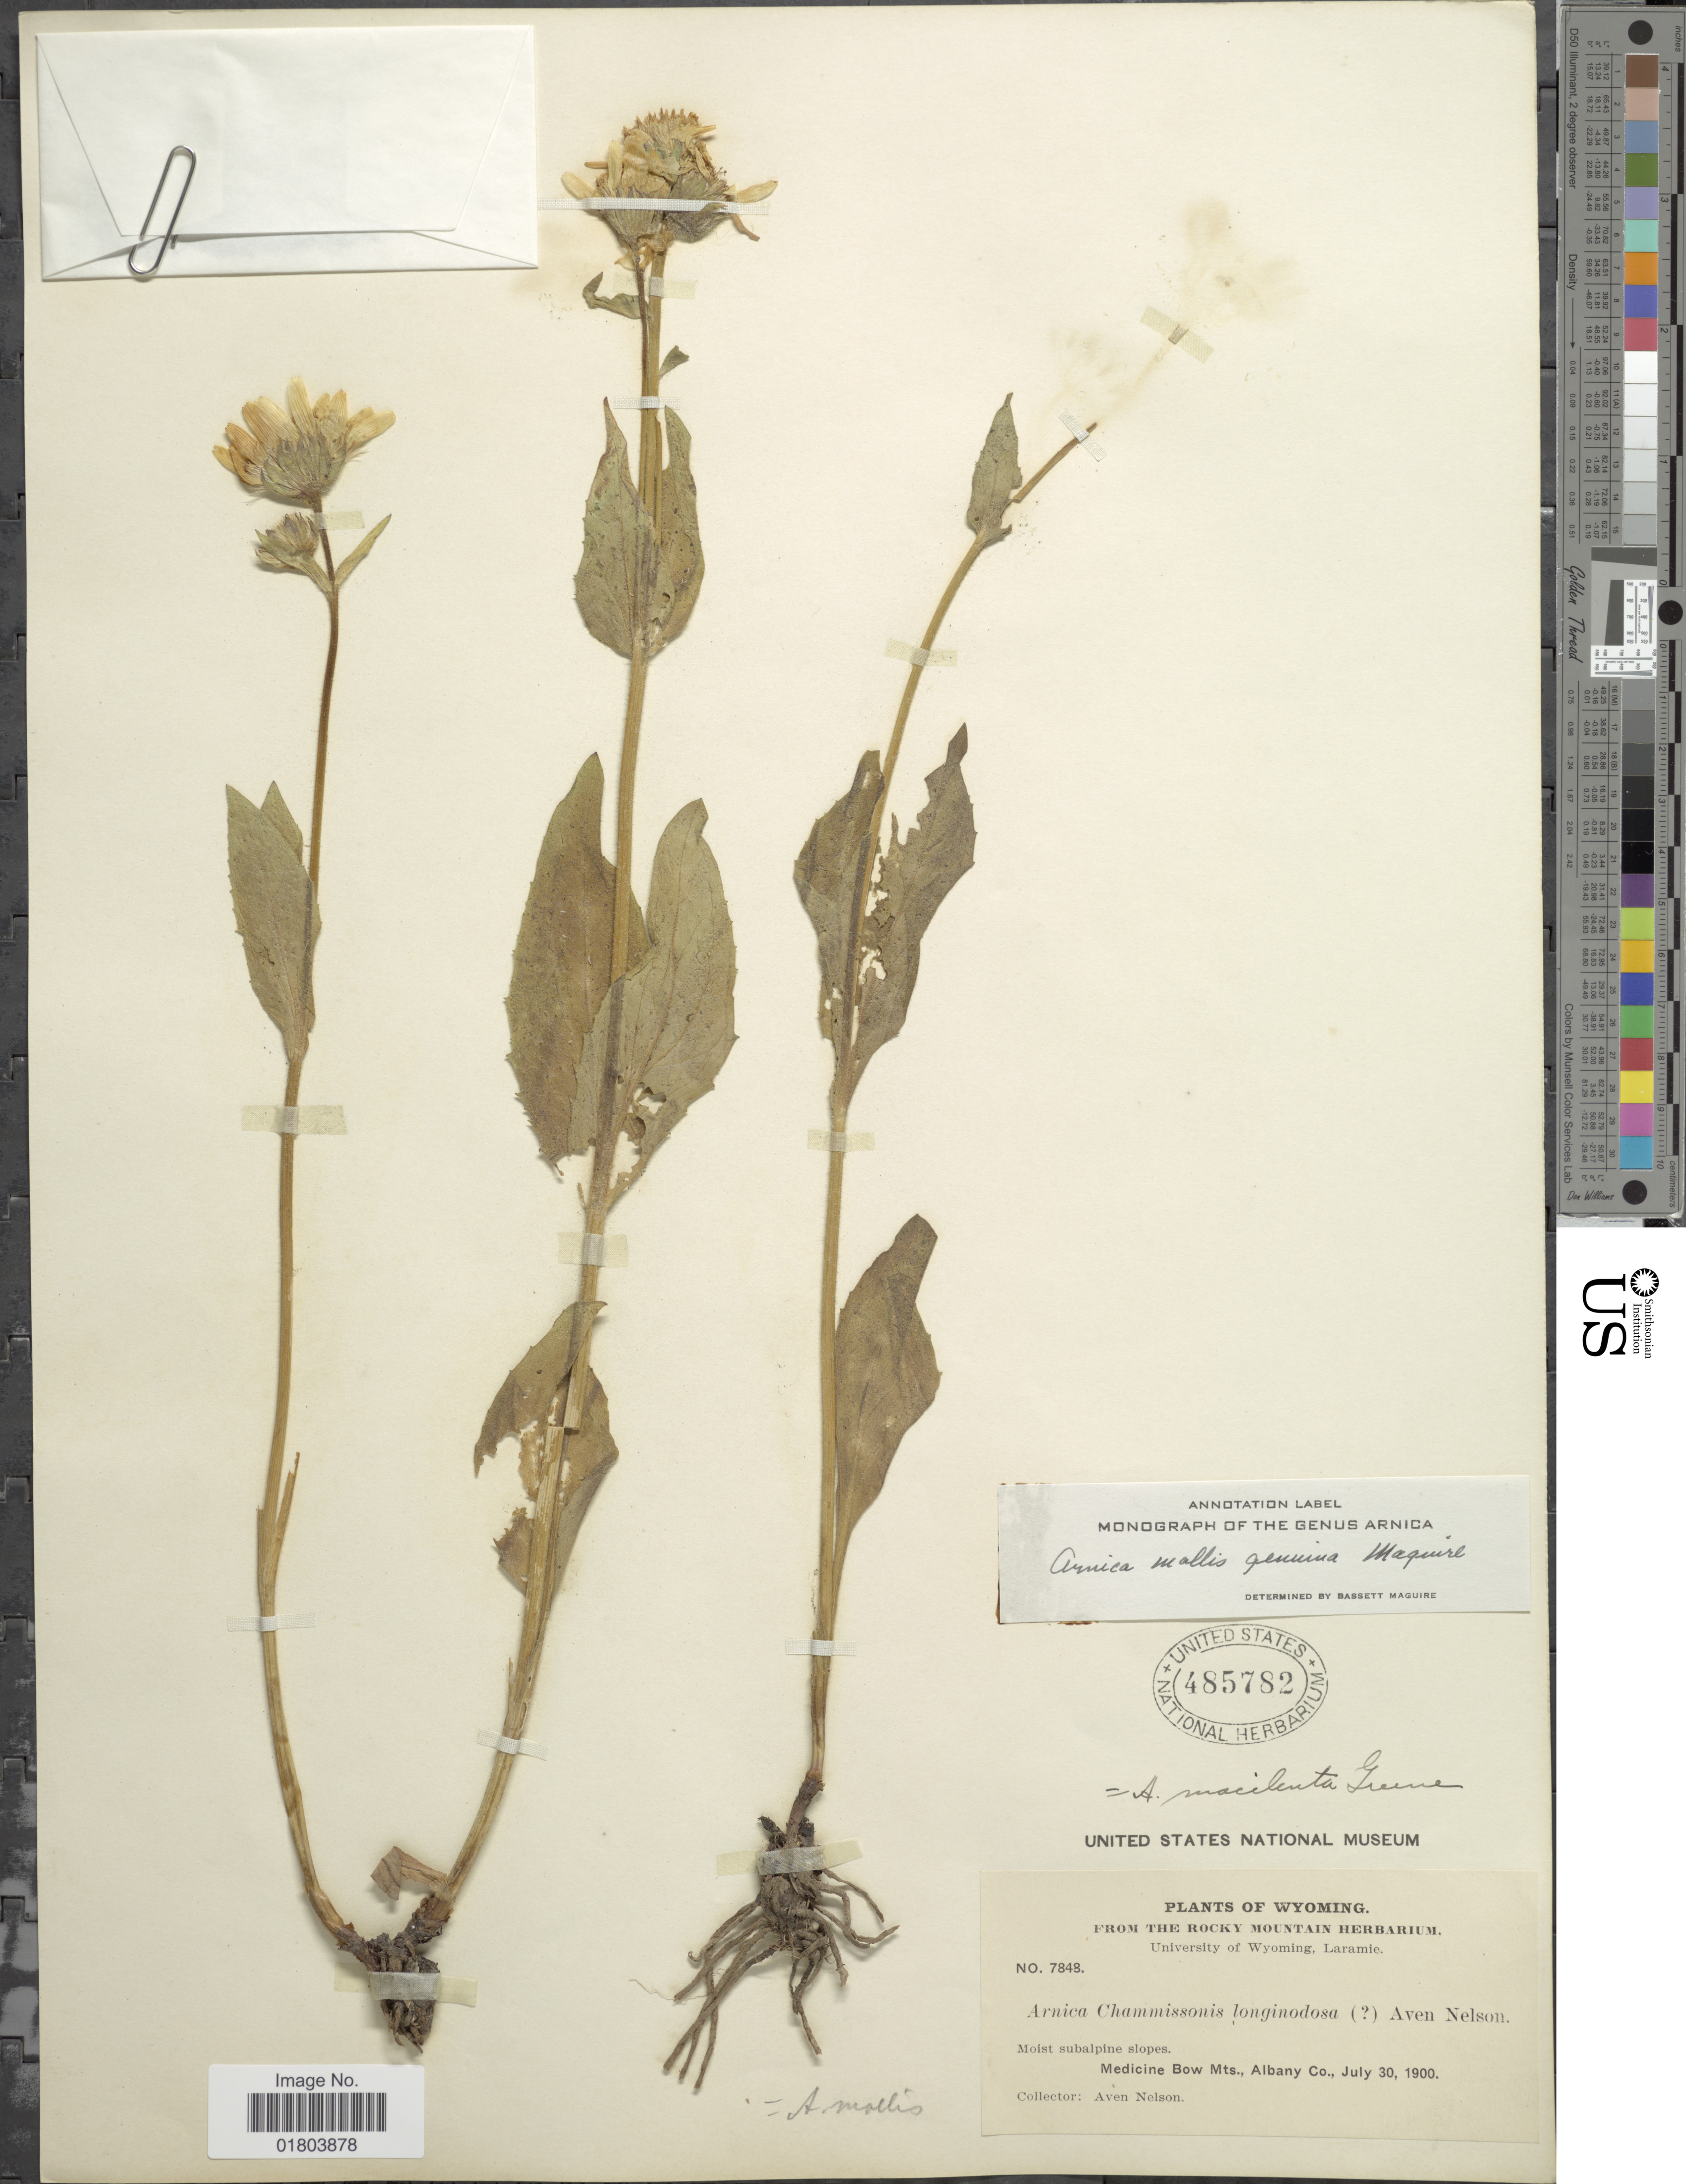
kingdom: Plantae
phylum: Tracheophyta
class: Magnoliopsida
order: Asterales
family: Asteraceae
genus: Arnica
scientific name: Arnica mollis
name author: Hook.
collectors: A. Nelson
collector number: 7848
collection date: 1900-07-30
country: United States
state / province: Wyoming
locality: Moist subalpine slopes, Medicine Bow Mts., Albany co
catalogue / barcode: US 485782